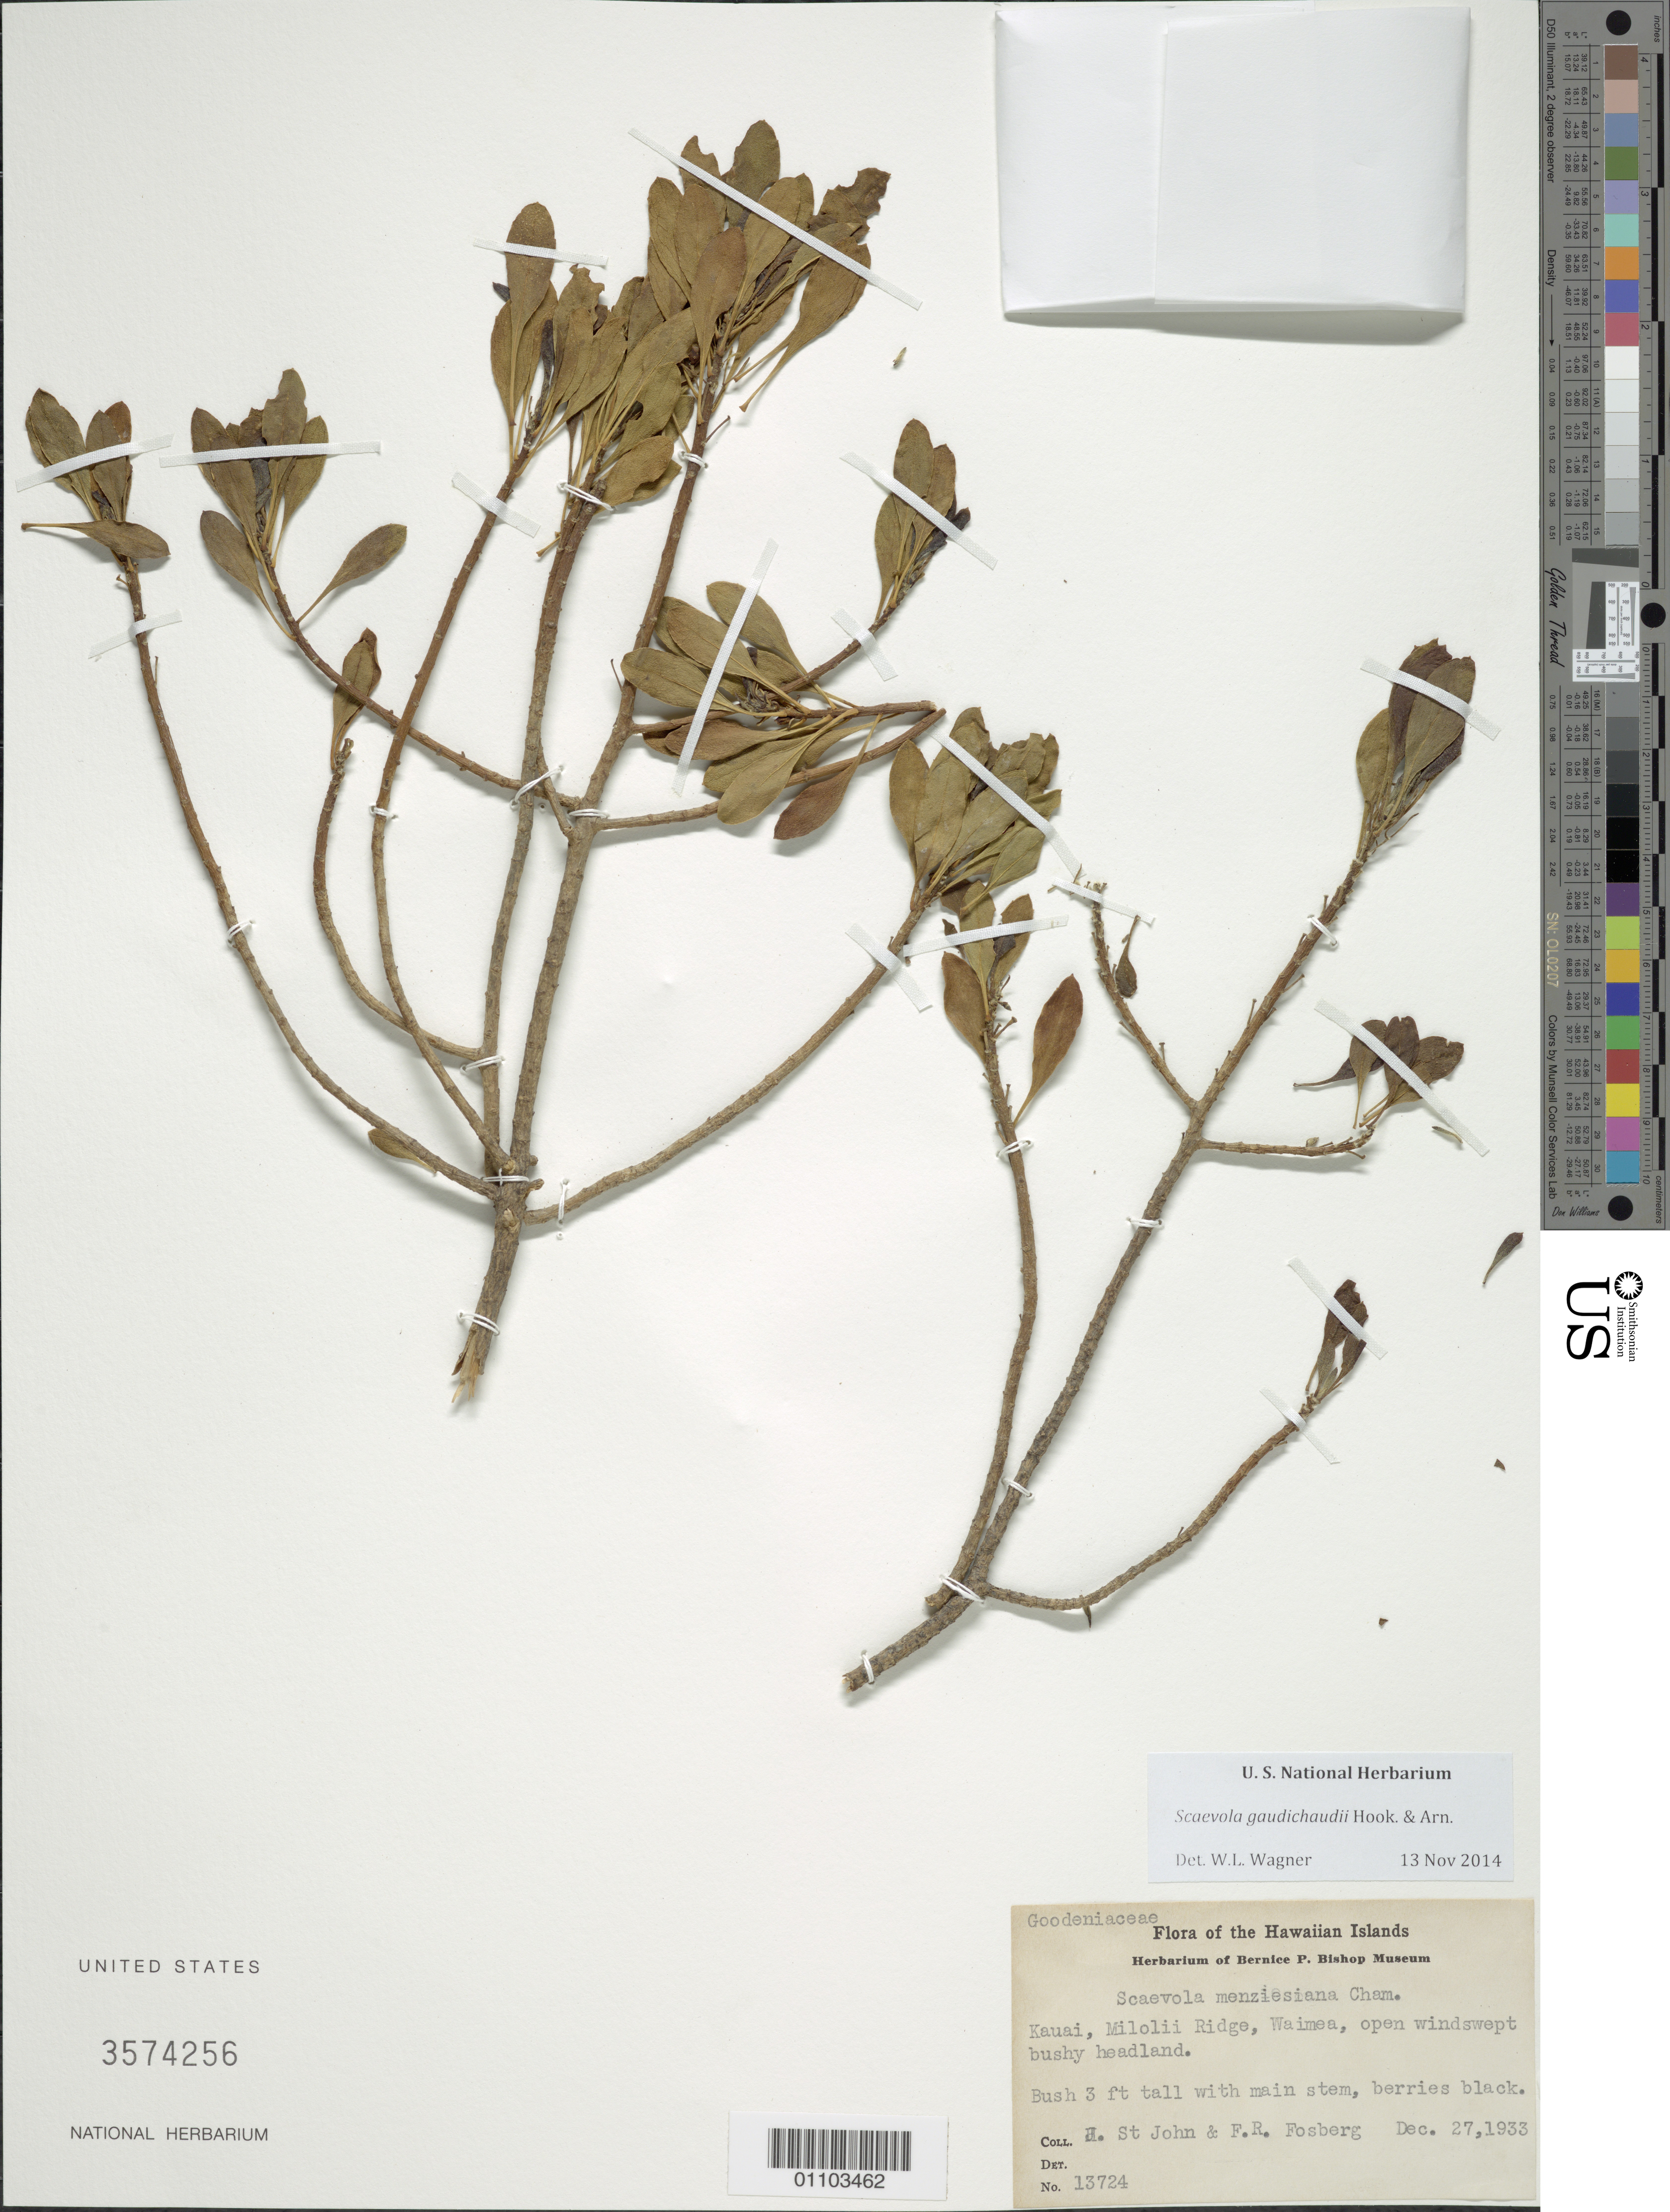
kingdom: Plantae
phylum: Tracheophyta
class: Magnoliopsida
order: Asterales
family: Goodeniaceae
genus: Scaevola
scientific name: Scaevola gaudichaudii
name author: Hook. & Arn.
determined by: Wagner, W. L., (BOT), Smithsonian Institution - National Museum of Natural History (UNITED STATES)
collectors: H. St. John & F. R. Fosberg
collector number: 13724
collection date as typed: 27 Dec 1933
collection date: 1933-12-27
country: United States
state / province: Hawaii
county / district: Kauai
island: Kaua'i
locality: Waimea, Milolii Ridge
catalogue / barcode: US 3574256